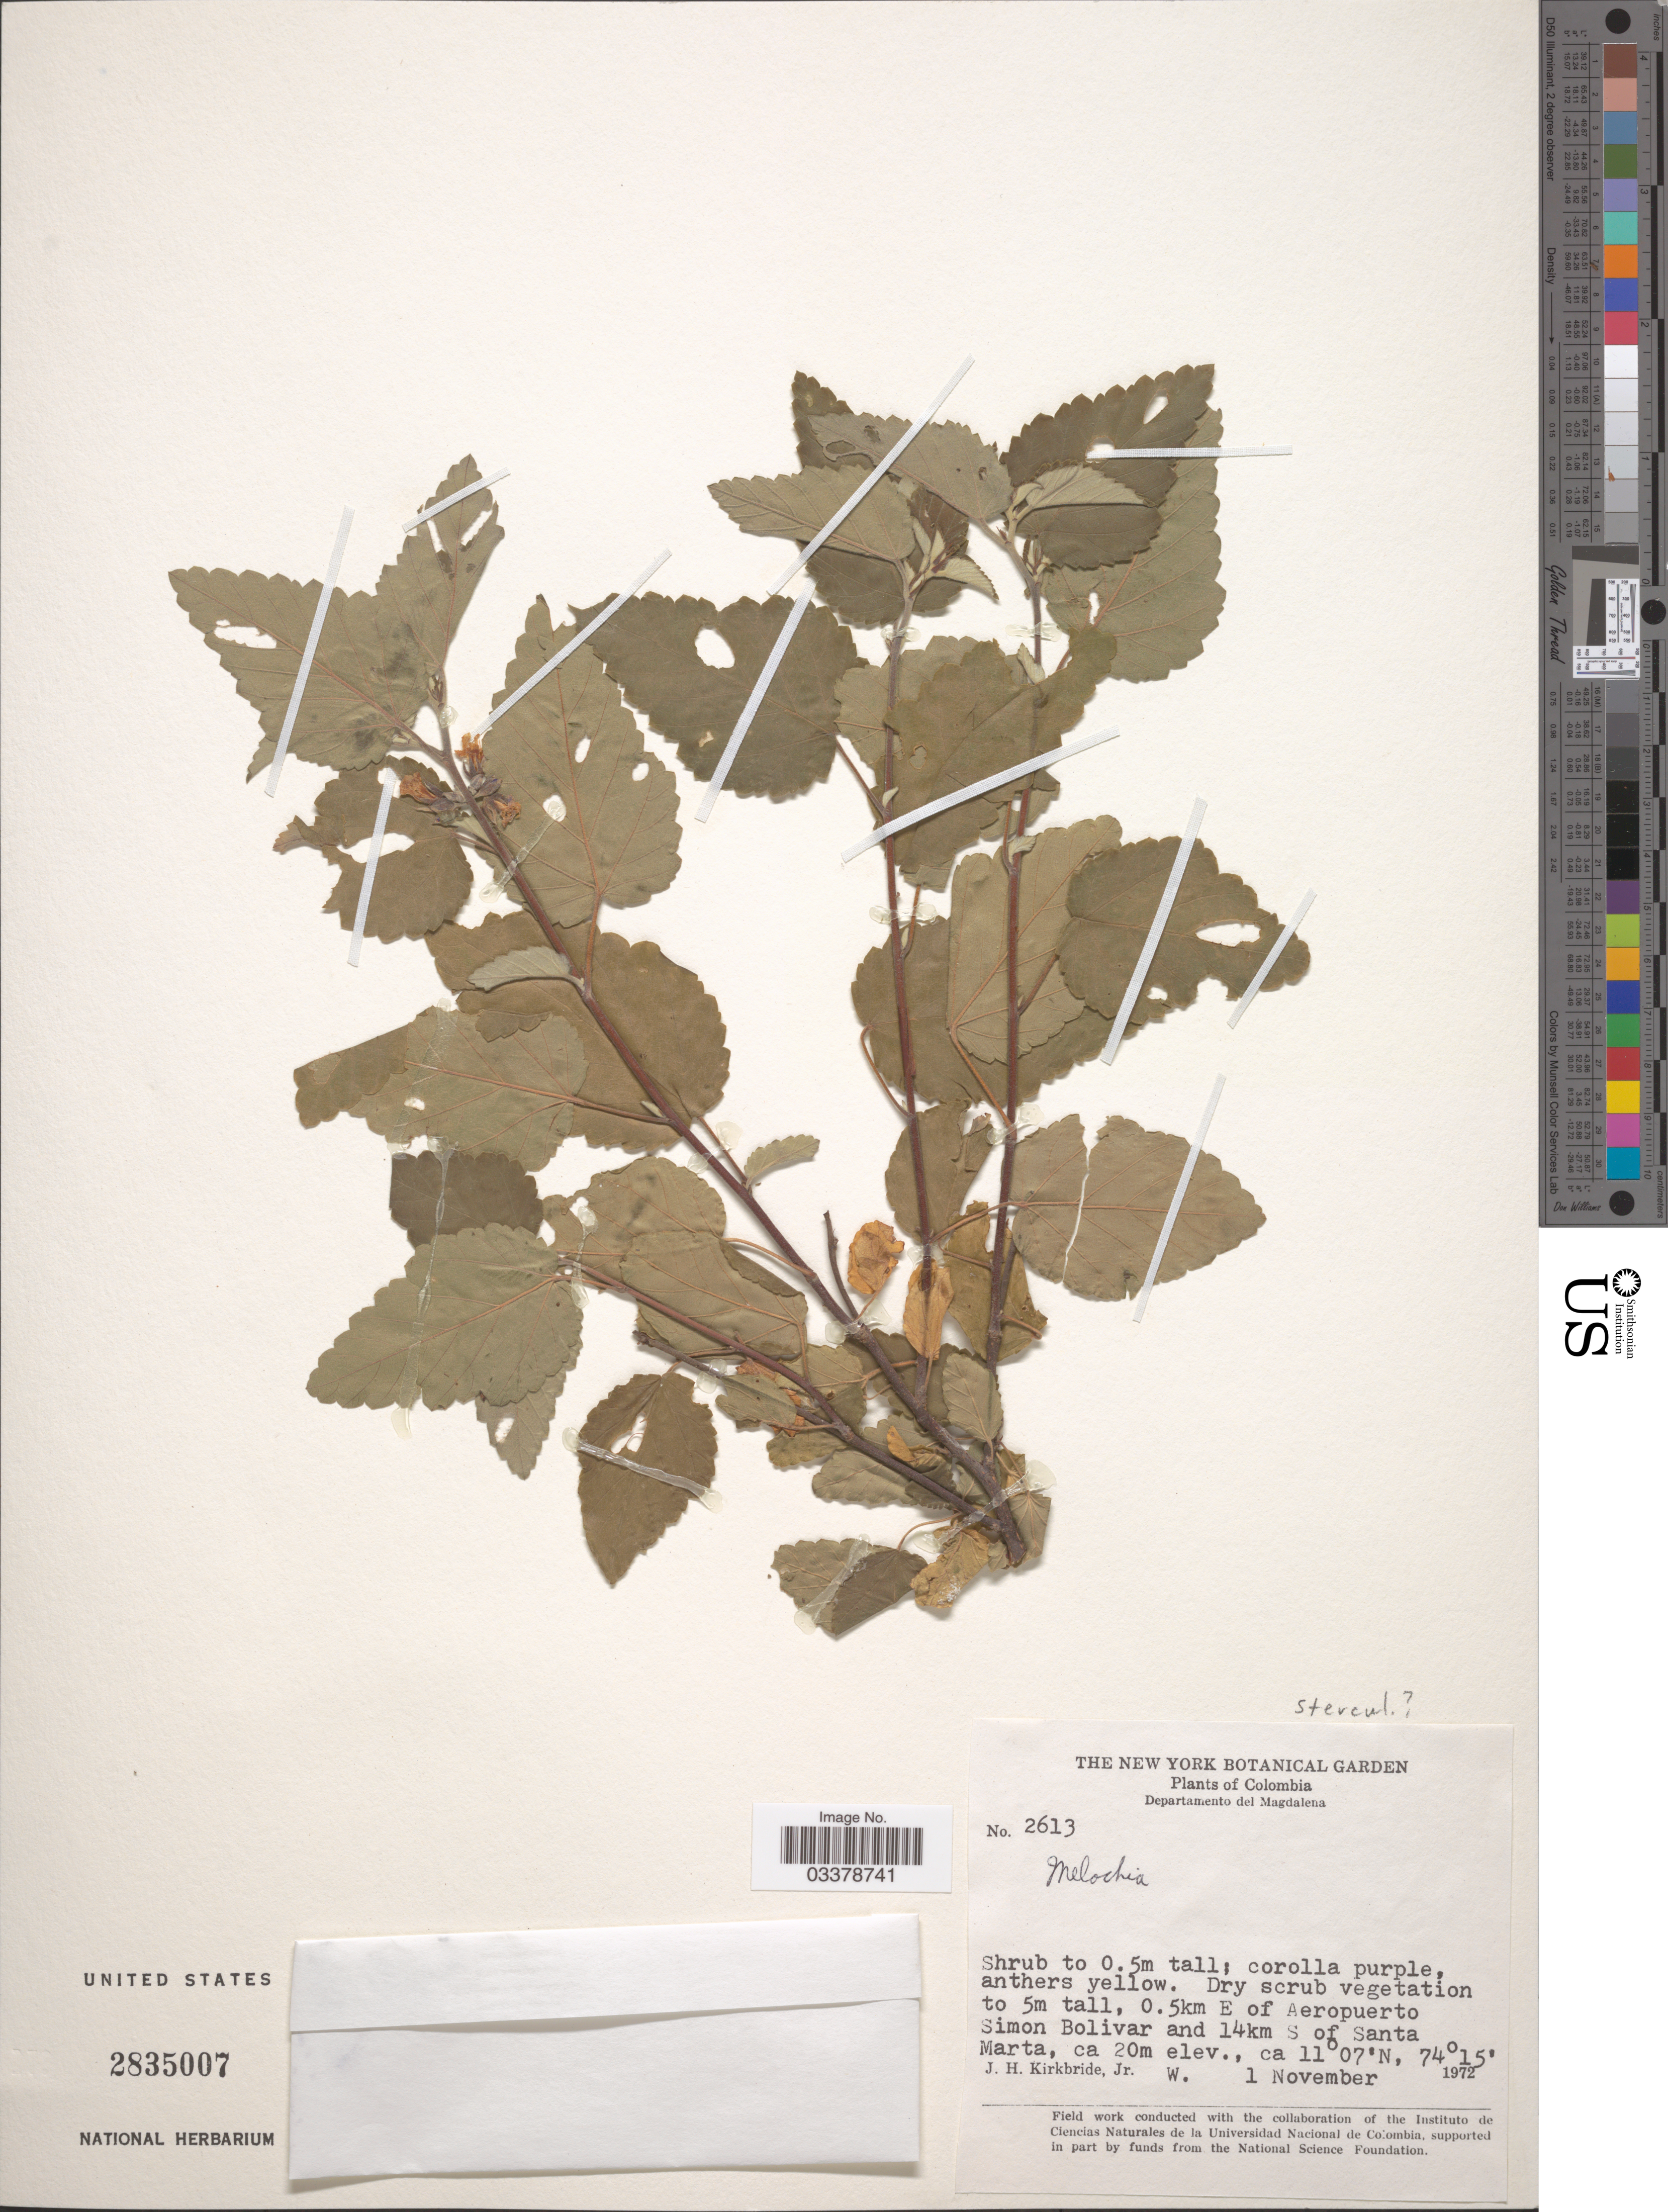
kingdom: Plantae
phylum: Tracheophyta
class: Magnoliopsida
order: Malvales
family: Malvaceae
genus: Melochia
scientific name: Melochia tomentosa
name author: L.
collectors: J. H. Kirkbride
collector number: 2613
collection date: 1972-11-01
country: Colombia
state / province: Magdalena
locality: Departamento del Magdalena. 0.5km E of Aeropuerto Simon Bolivar and 14km S of Santa Marta.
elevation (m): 20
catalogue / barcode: US 2835007